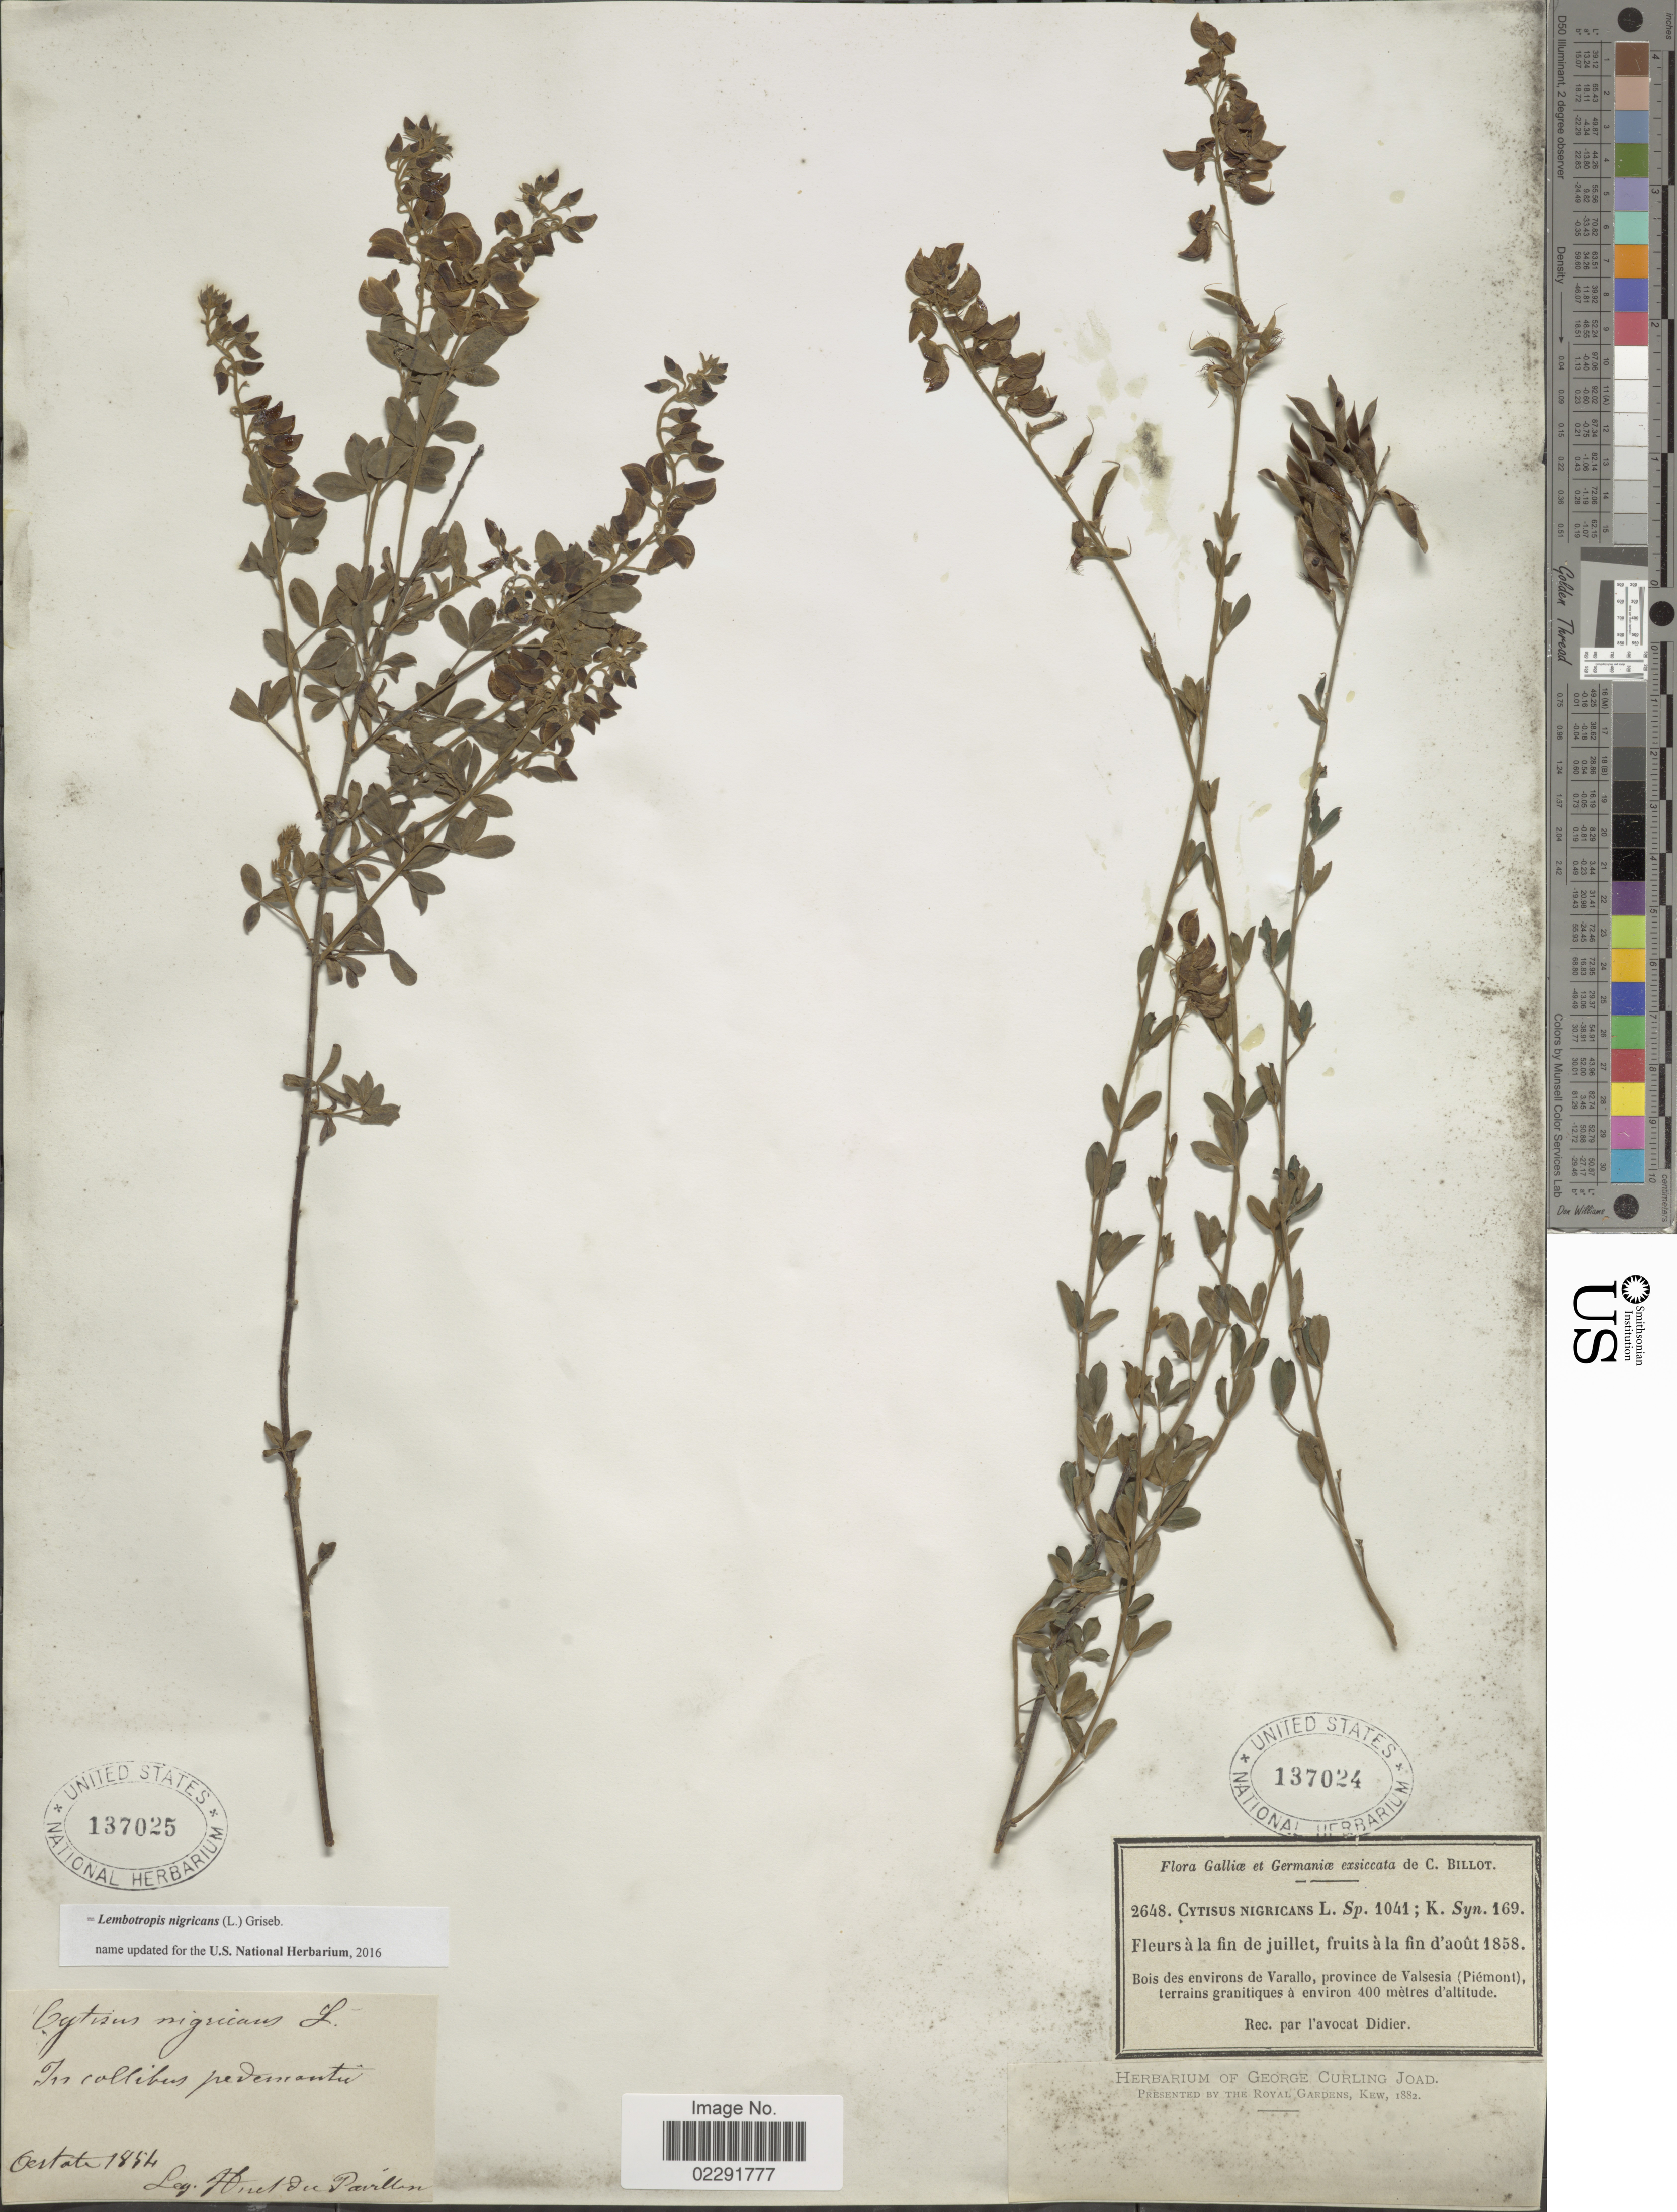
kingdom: Plantae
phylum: Tracheophyta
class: Magnoliopsida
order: Fabales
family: Fabaceae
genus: Lembotropis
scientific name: Lembotropis nigricans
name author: (L.) Griseb.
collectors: Huet du Pavillon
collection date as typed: oestata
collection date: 1854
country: Italy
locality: In collibus pedemontie. [interpreted]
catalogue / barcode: US 137025